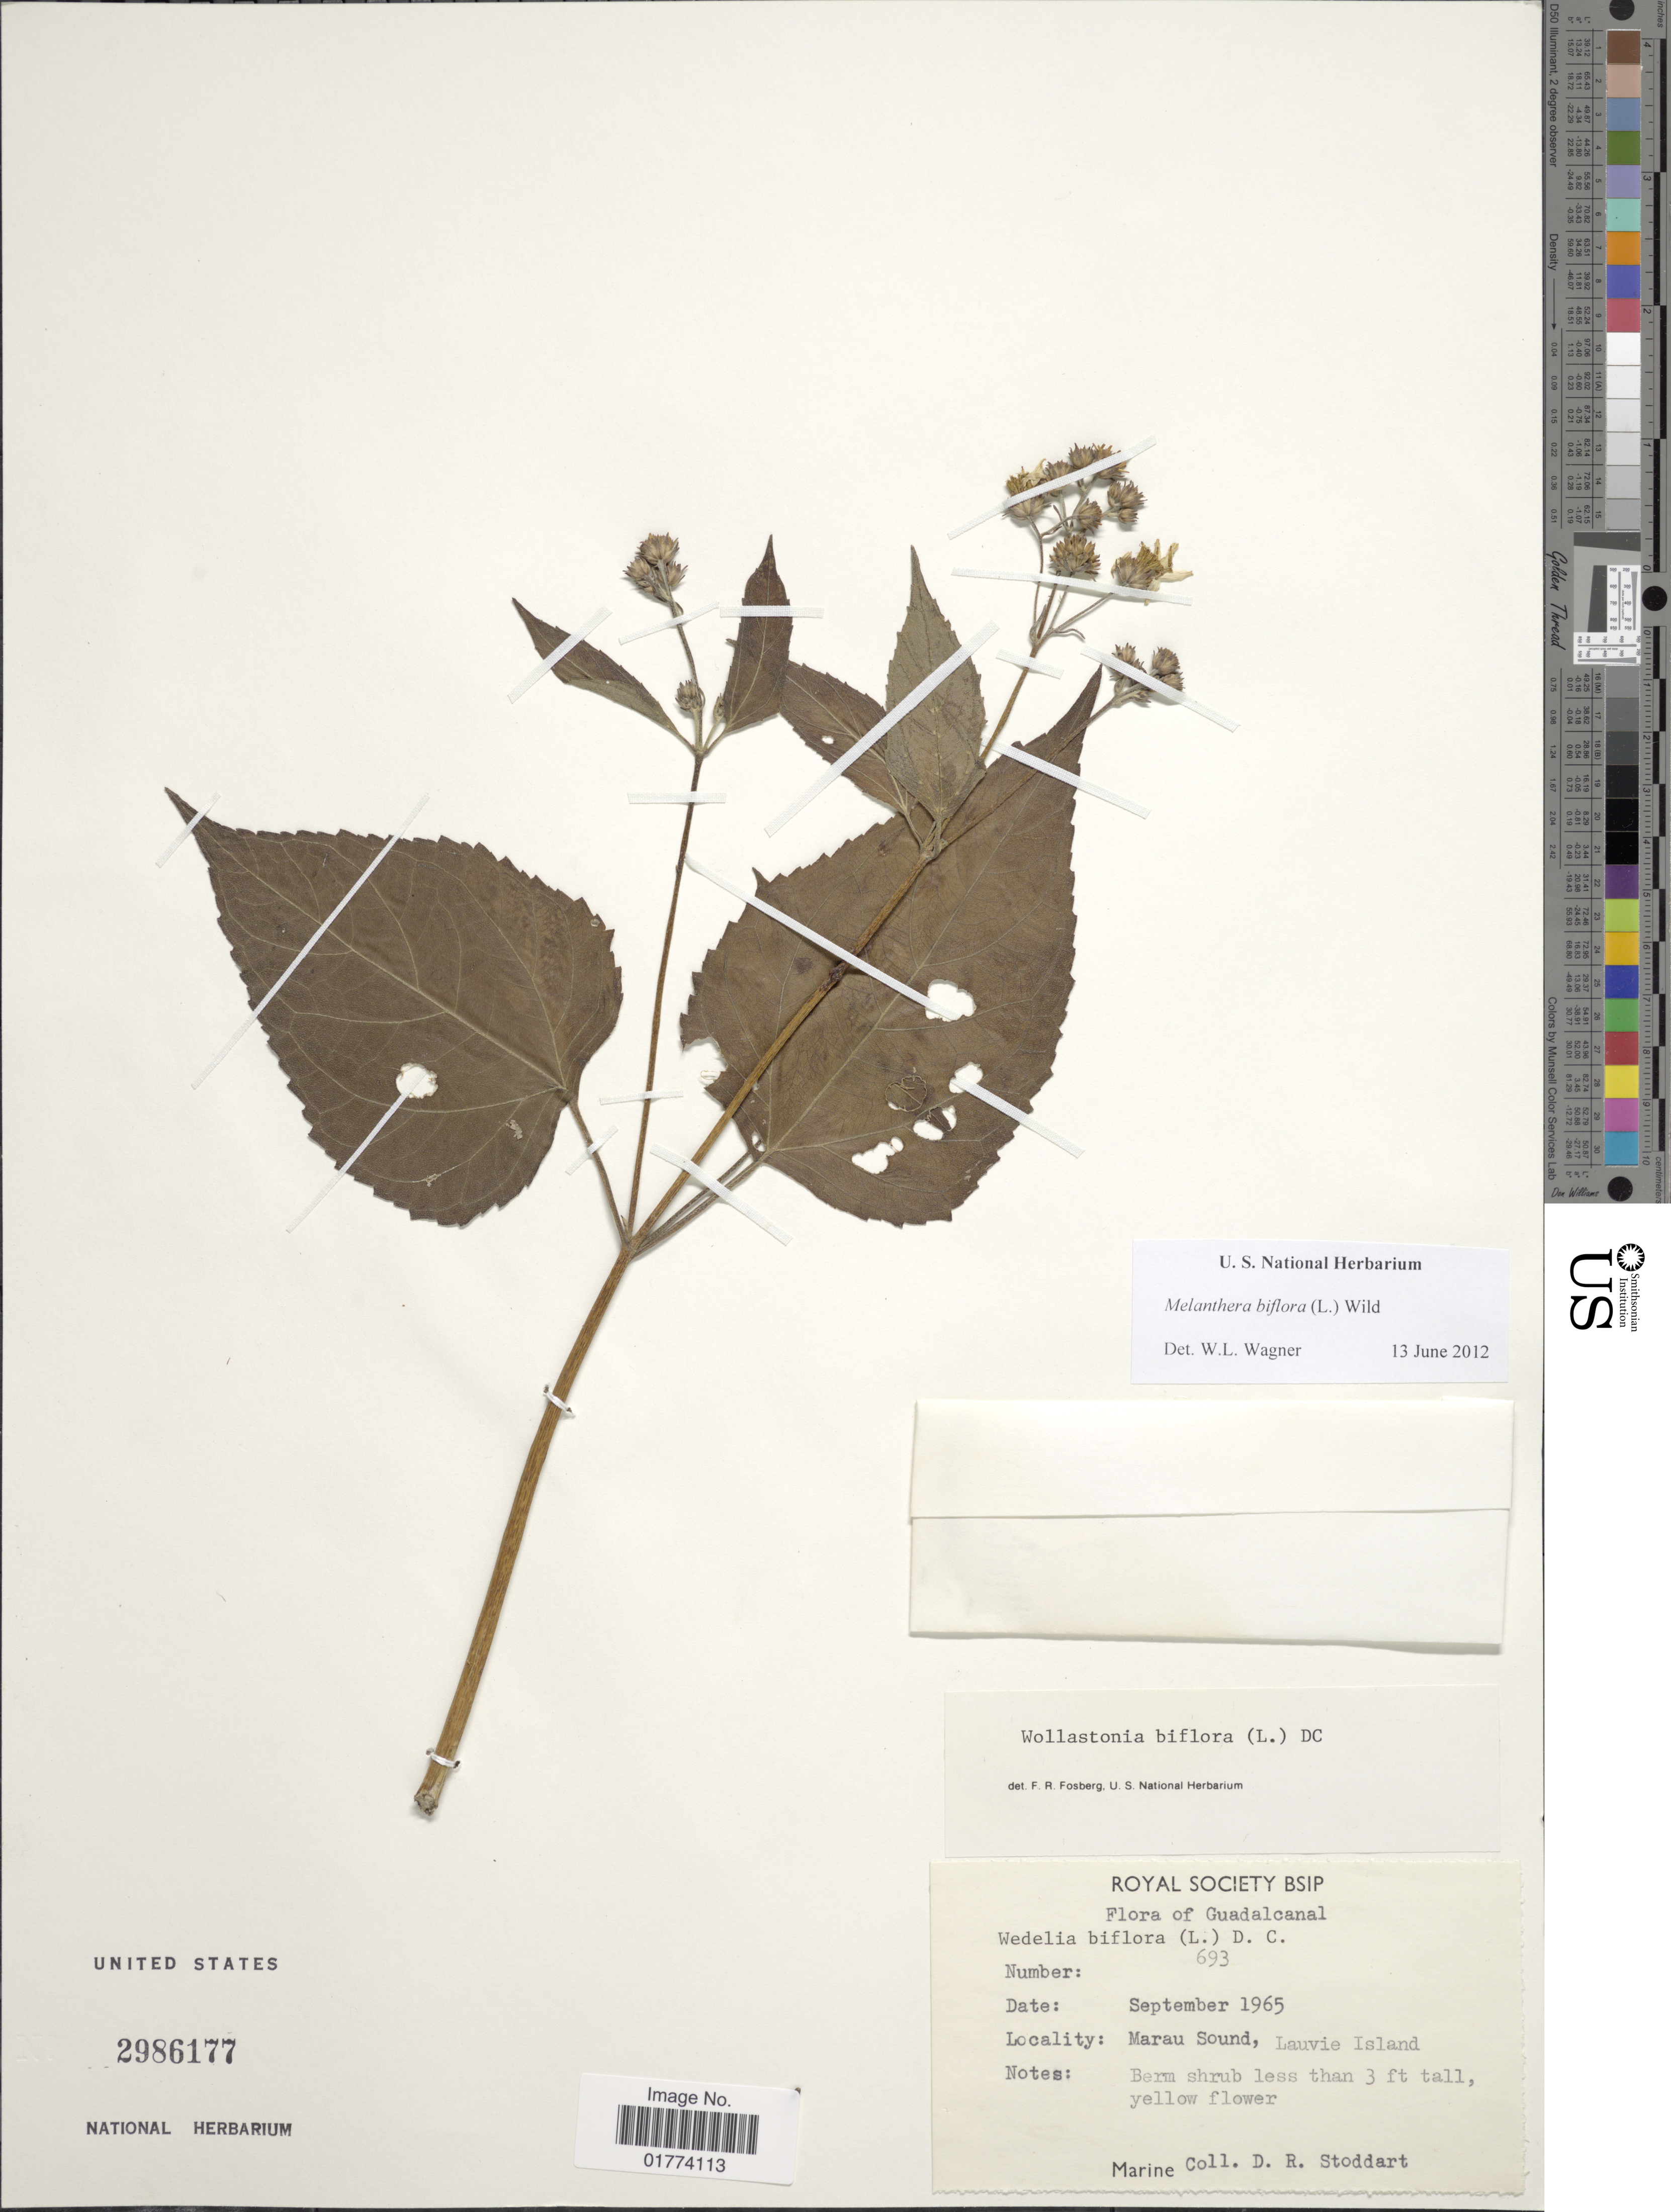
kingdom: Plantae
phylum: Tracheophyta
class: Magnoliopsida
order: Asterales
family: Asteraceae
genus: Wollastonia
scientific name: Wollastonia biflora var. biflora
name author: (L.) DC.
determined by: Wagner, W. L., (BOT), Smithsonian Institution - National Museum of Natural History (UNITED STATES)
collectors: D. R. Stoddart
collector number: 693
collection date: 1965-09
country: Solomon Islands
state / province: Solomon Islands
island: Guadalcanal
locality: Guadalcanal, Marau Sound, Lauvie Island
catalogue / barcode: US 2986177